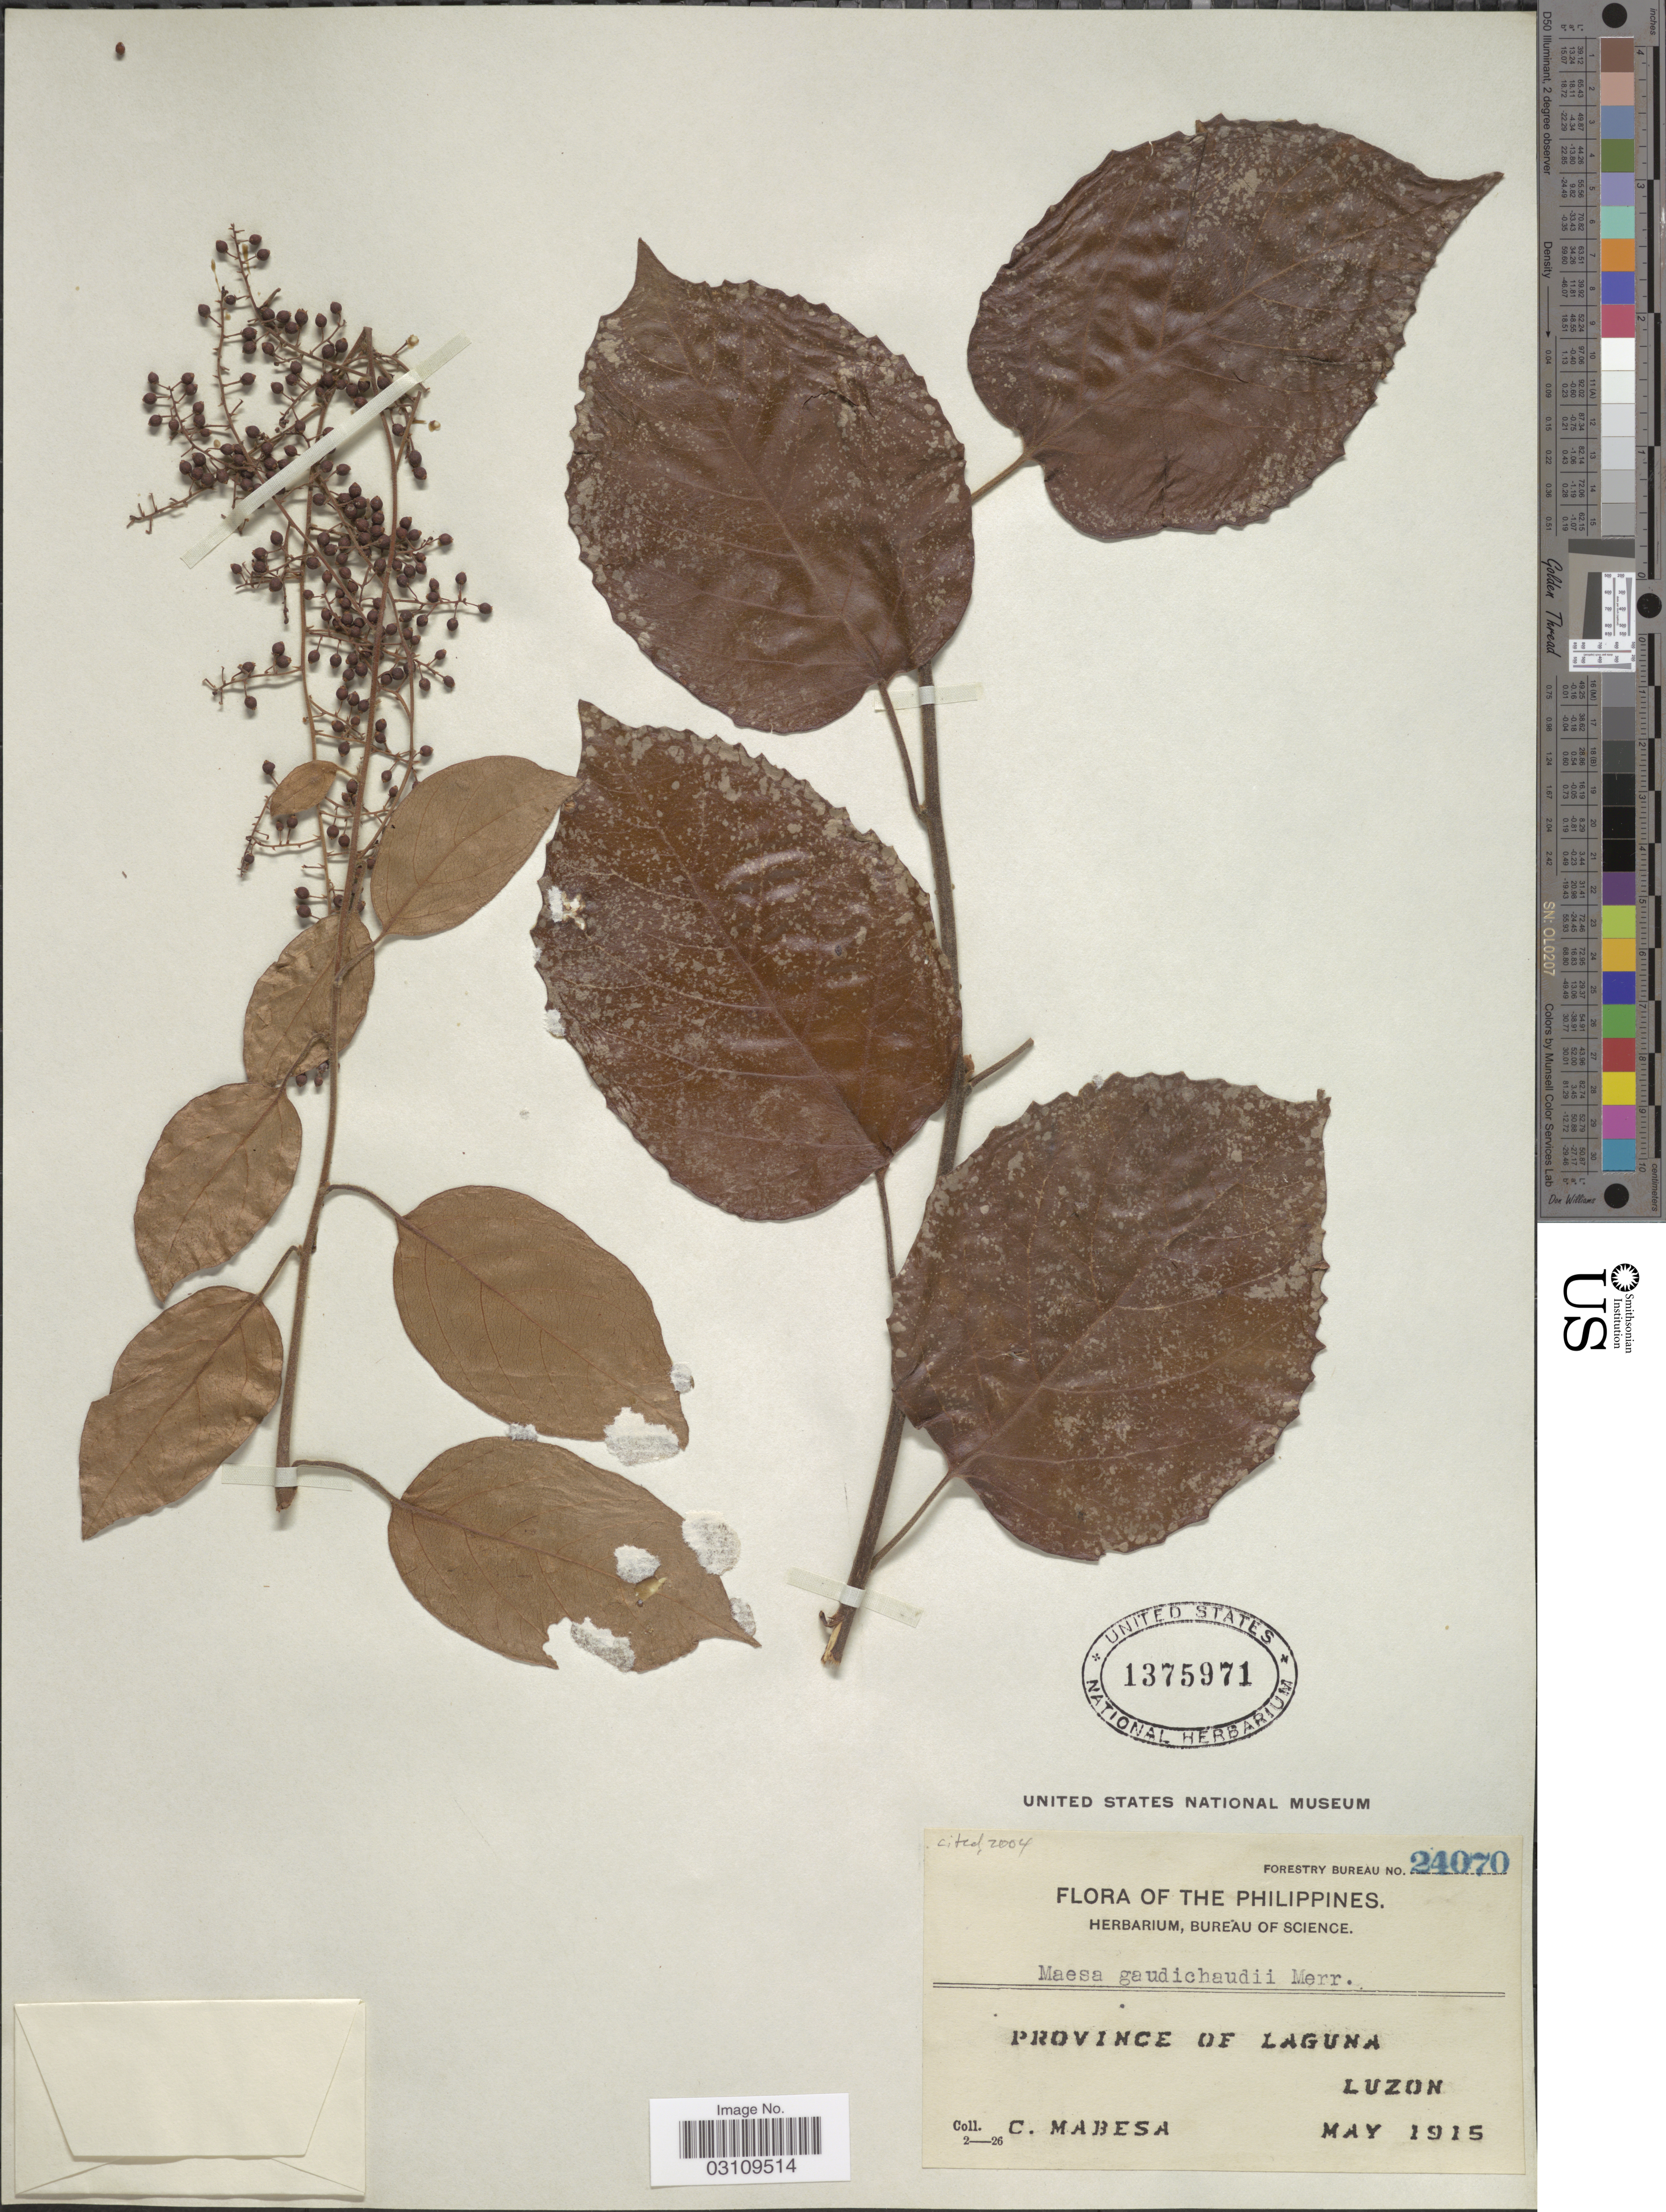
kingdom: Plantae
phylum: Tracheophyta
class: Magnoliopsida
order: Ericales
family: Primulaceae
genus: Maesa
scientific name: Maesa gaudichaudii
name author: A. DC.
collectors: C. Mabesa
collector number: Forestry Bureau 24070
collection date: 1915-05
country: Philippines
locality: Province of Laguna, Luzon.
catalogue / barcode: US 1375971